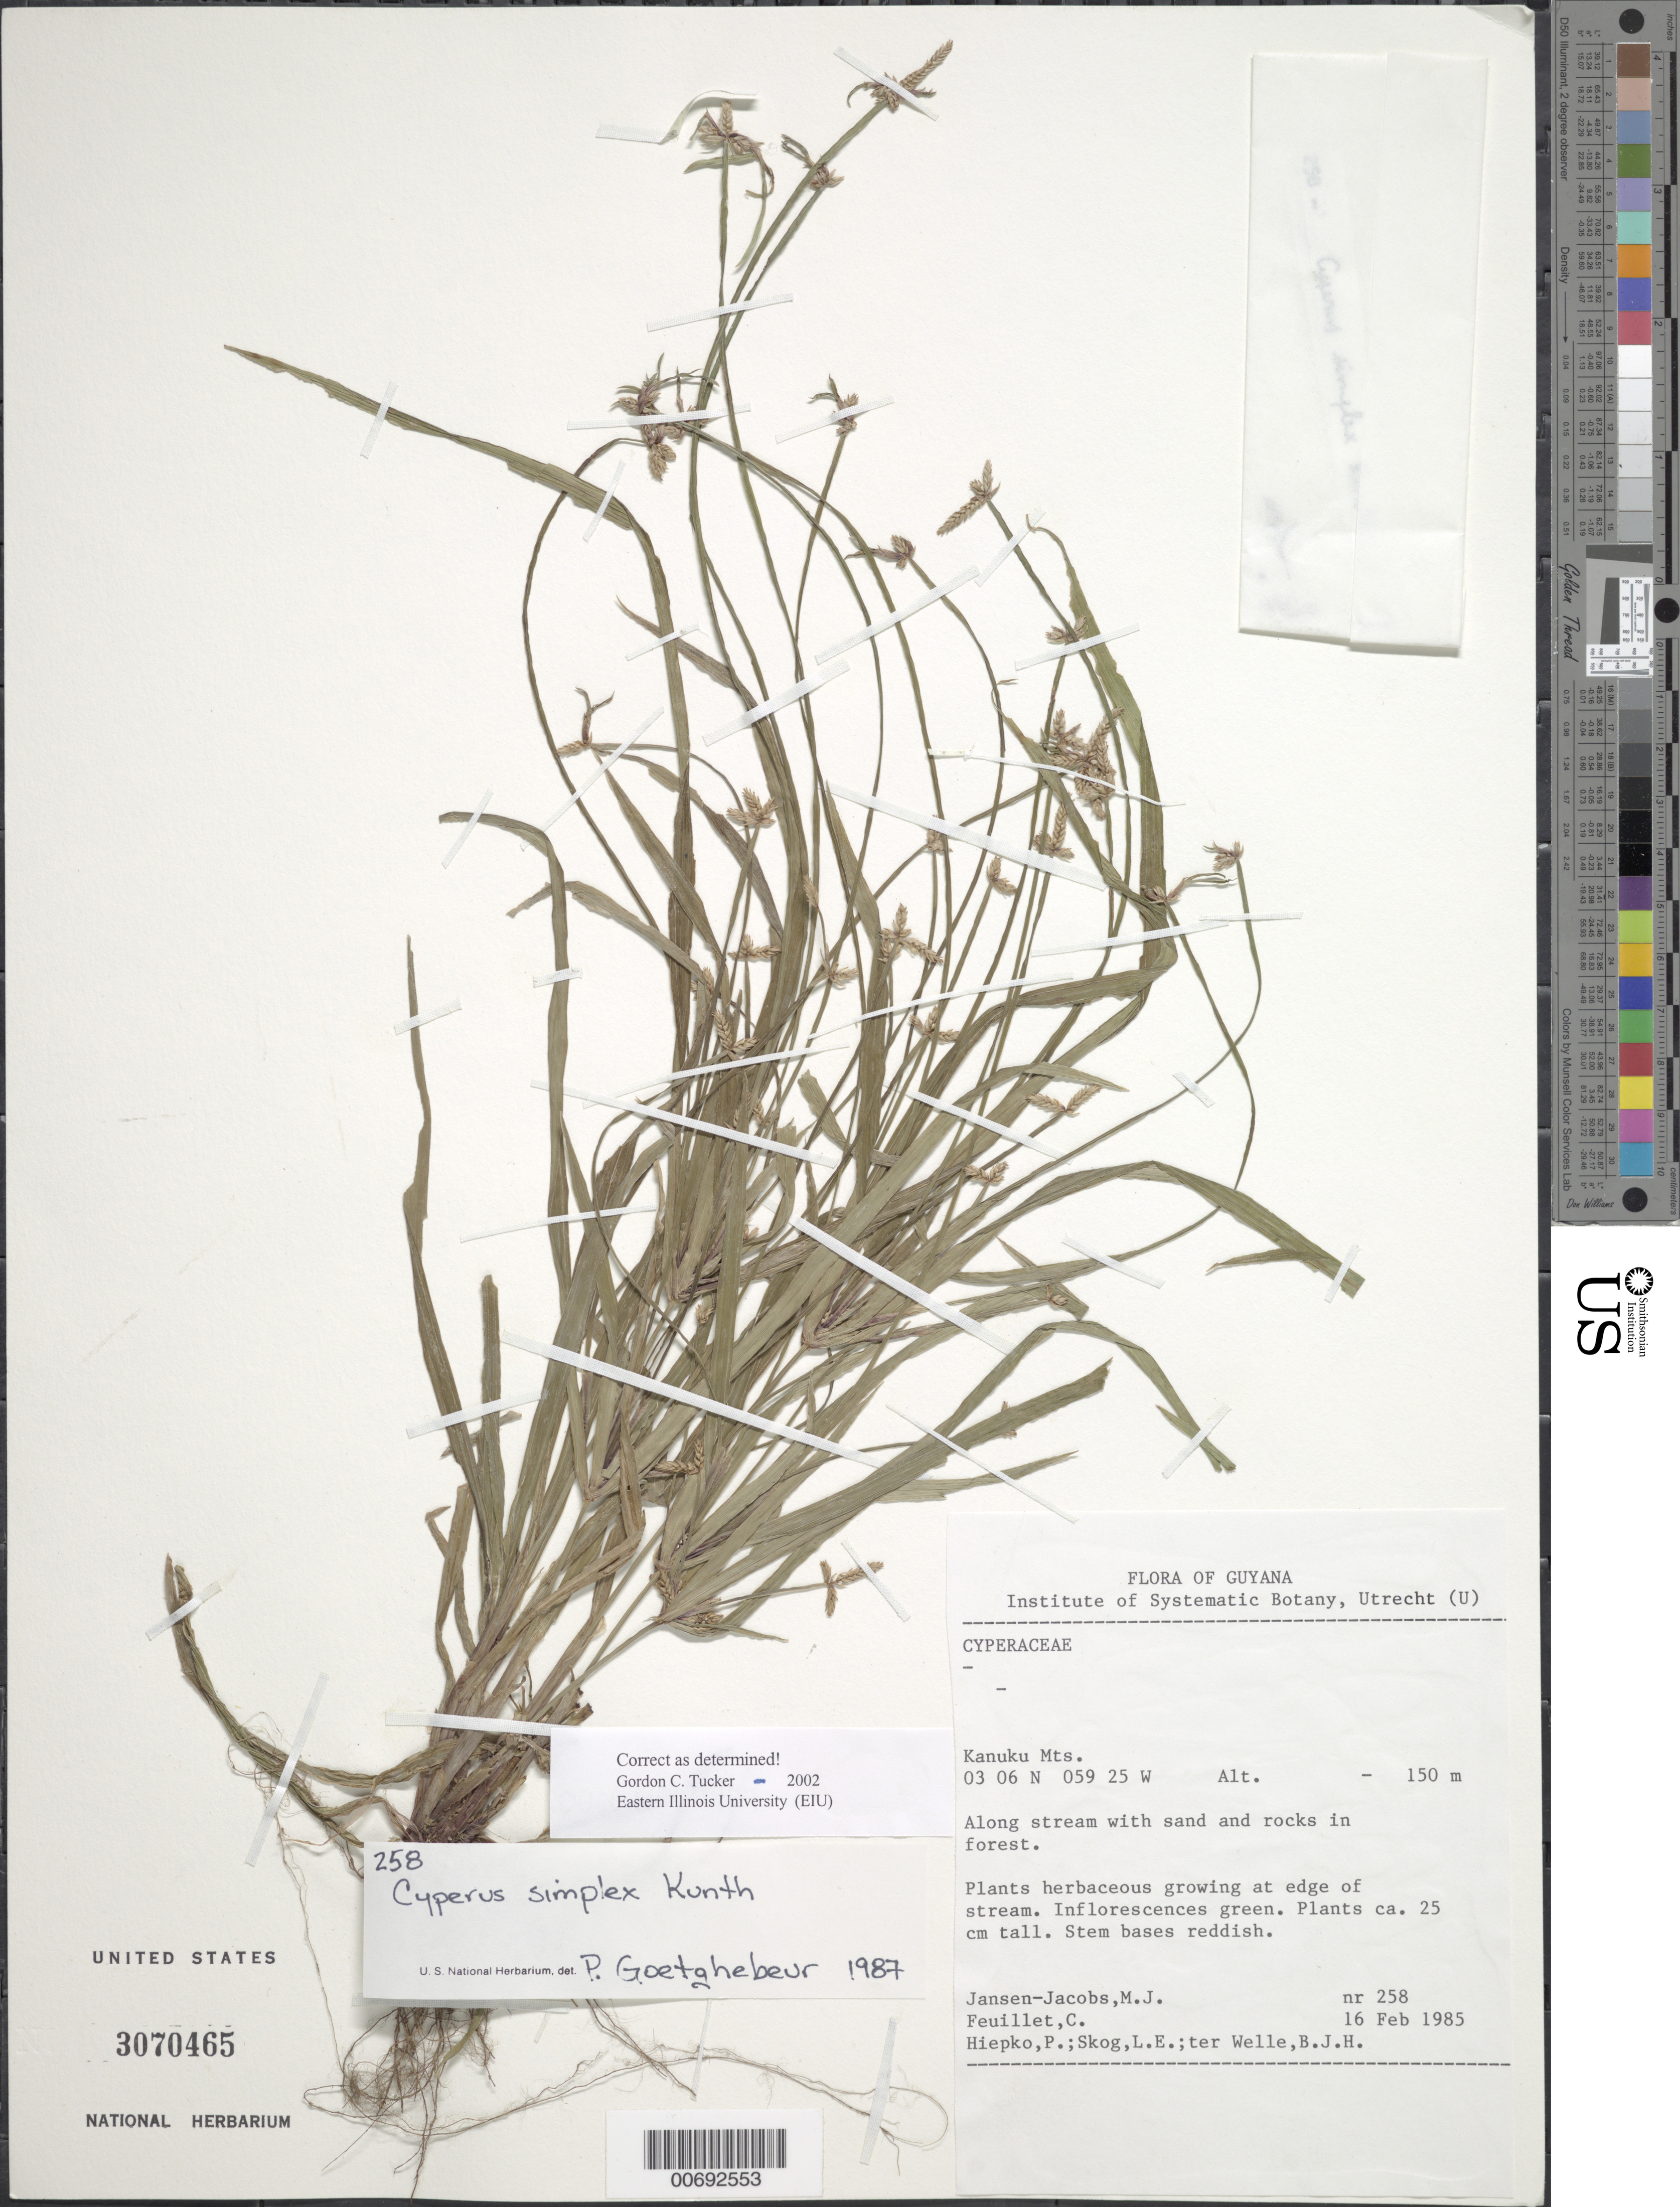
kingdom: Plantae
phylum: Tracheophyta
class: Liliopsida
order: Poales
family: Cyperaceae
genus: Cyperus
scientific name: Cyperus simplex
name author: Kunth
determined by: Tucker, G. C.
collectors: M. J. Jansen-Jacobs, C. Feuillet, P. H. Hiepko, L. E. Skog & B. Welle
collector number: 258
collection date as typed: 16-Feb-85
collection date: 1985-02-16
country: Guyana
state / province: U. Takutu-U. Essequibo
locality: Kanuku Mts., Rupununi R.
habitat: Along stream w/sand & rocks in forest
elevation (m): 150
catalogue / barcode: US 3070465